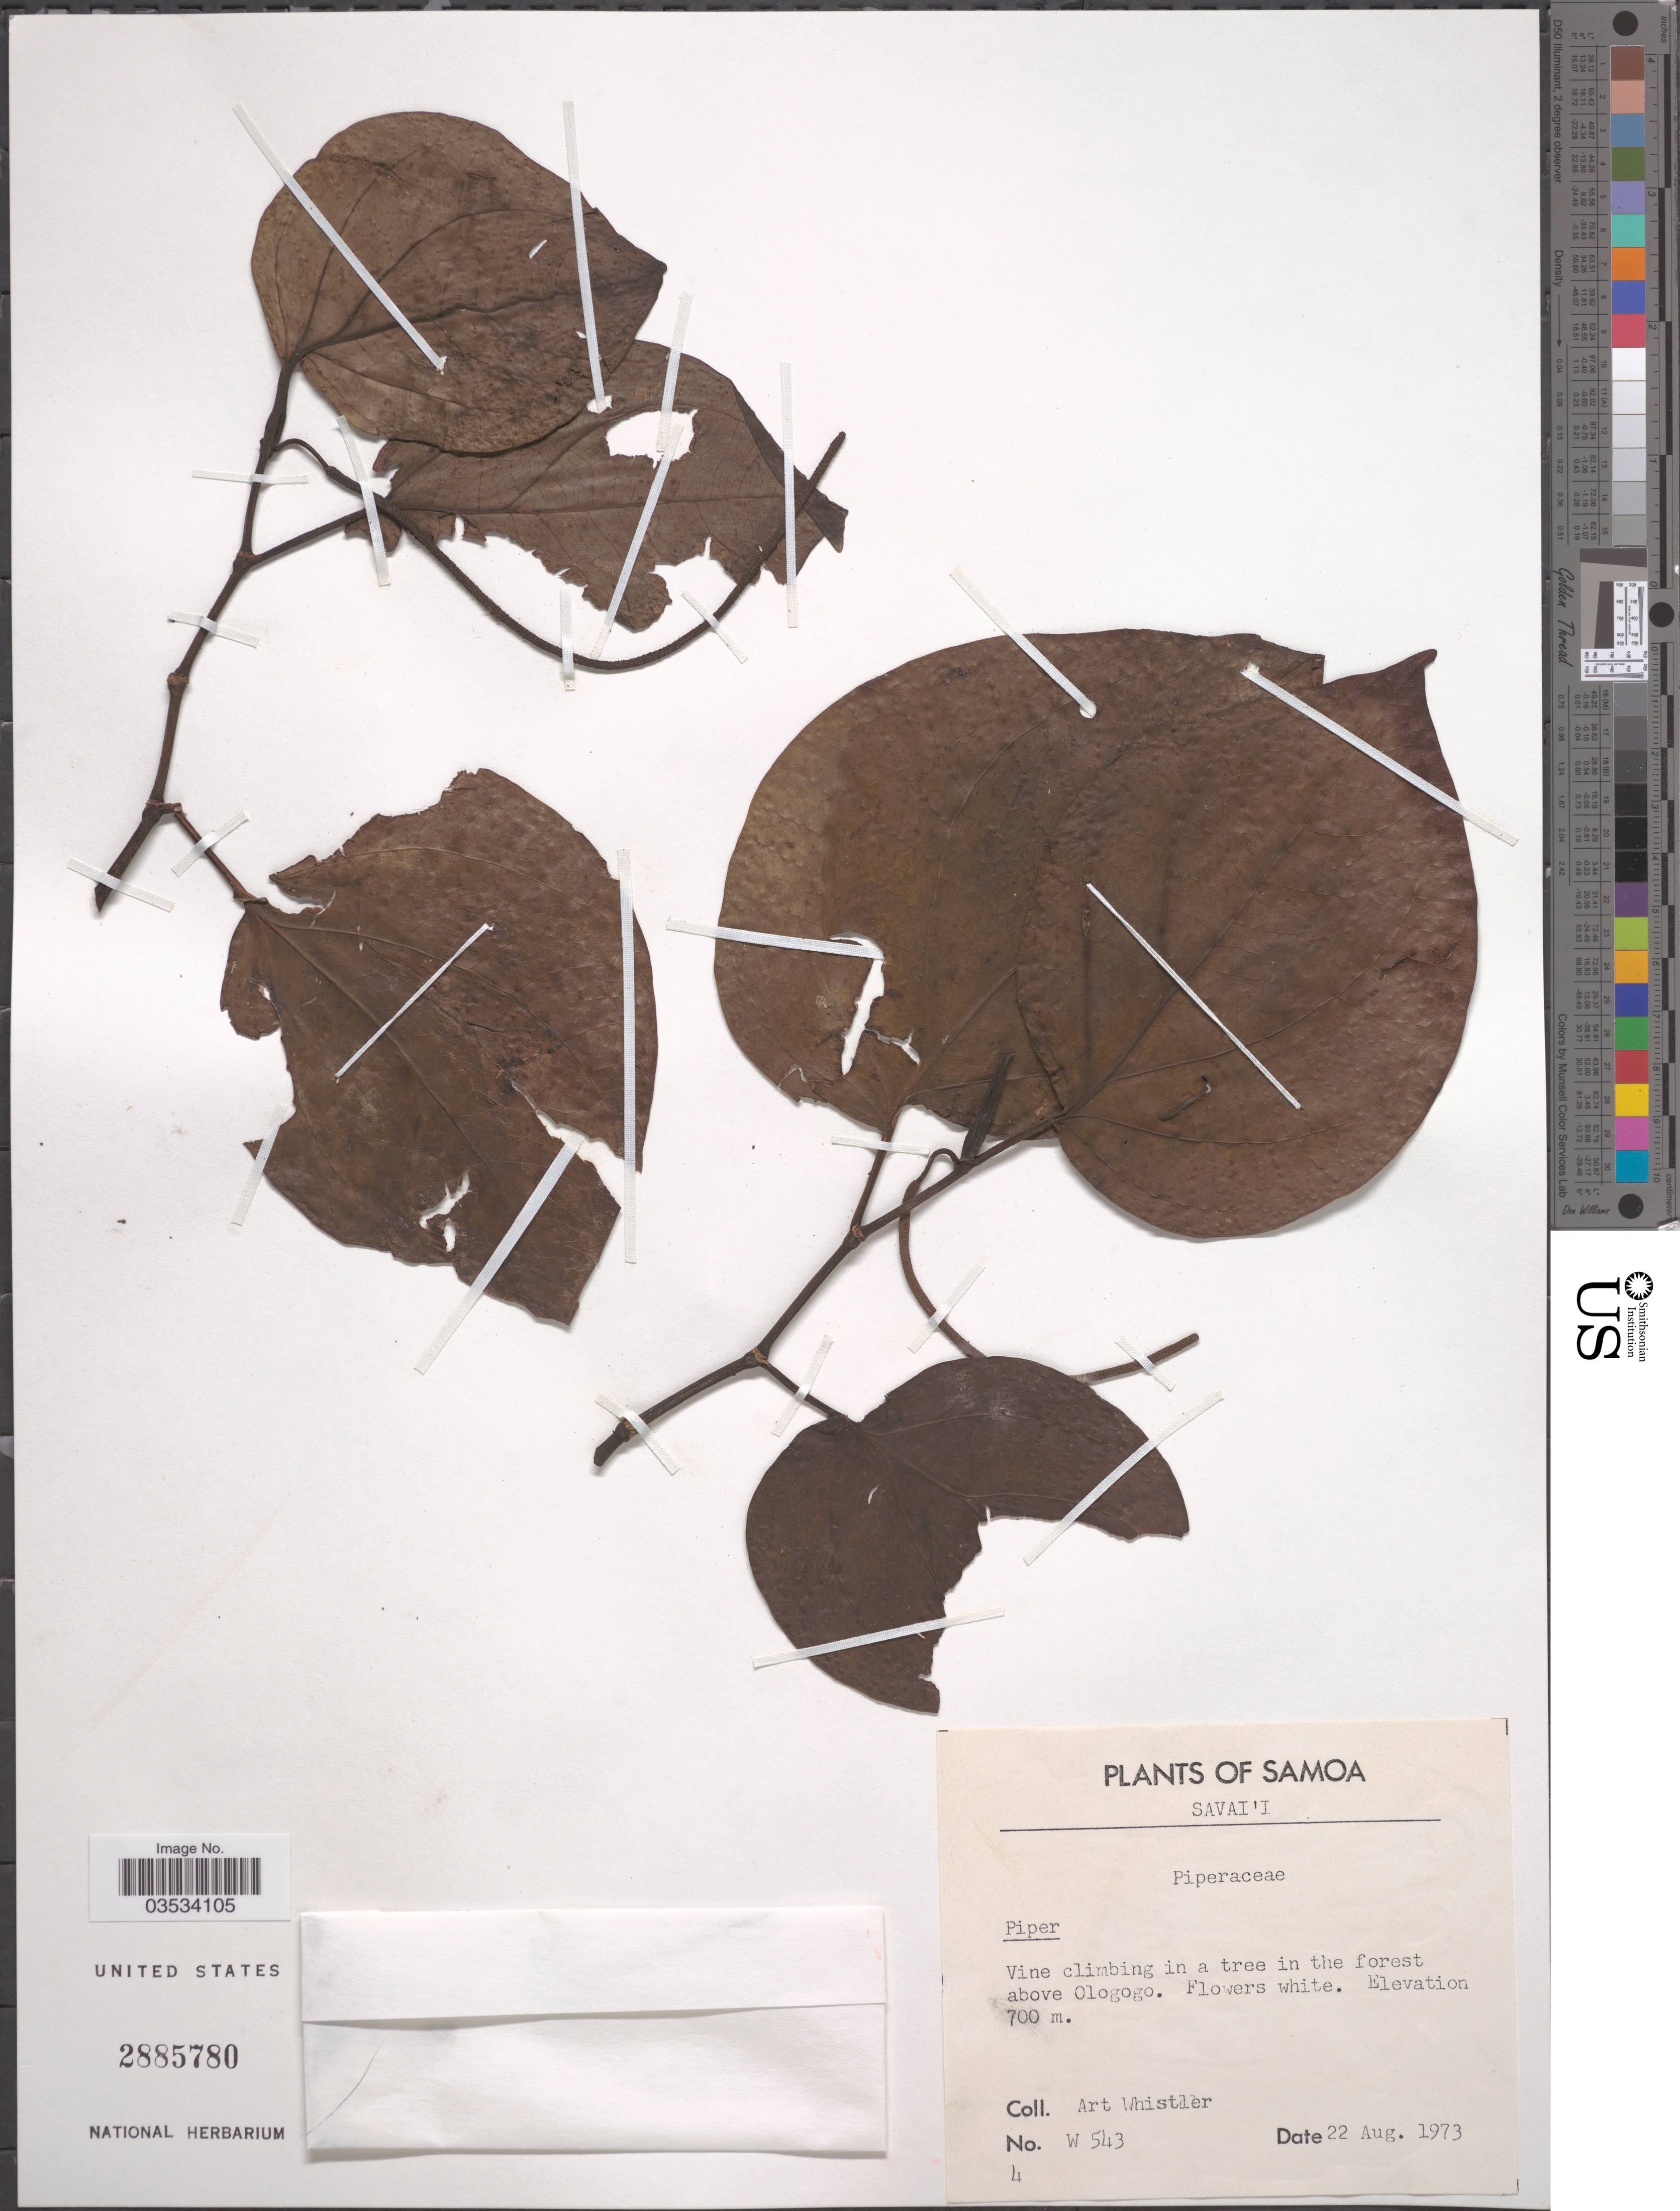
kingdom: Plantae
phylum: Tracheophyta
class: Magnoliopsida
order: Piperales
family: Piperaceae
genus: Piper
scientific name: Piper sp.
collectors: A. Whistler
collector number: W543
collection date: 1973-08-22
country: Samoa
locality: Samoa. Savai'i. Above Ologogo.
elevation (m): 700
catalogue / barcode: US 2885780